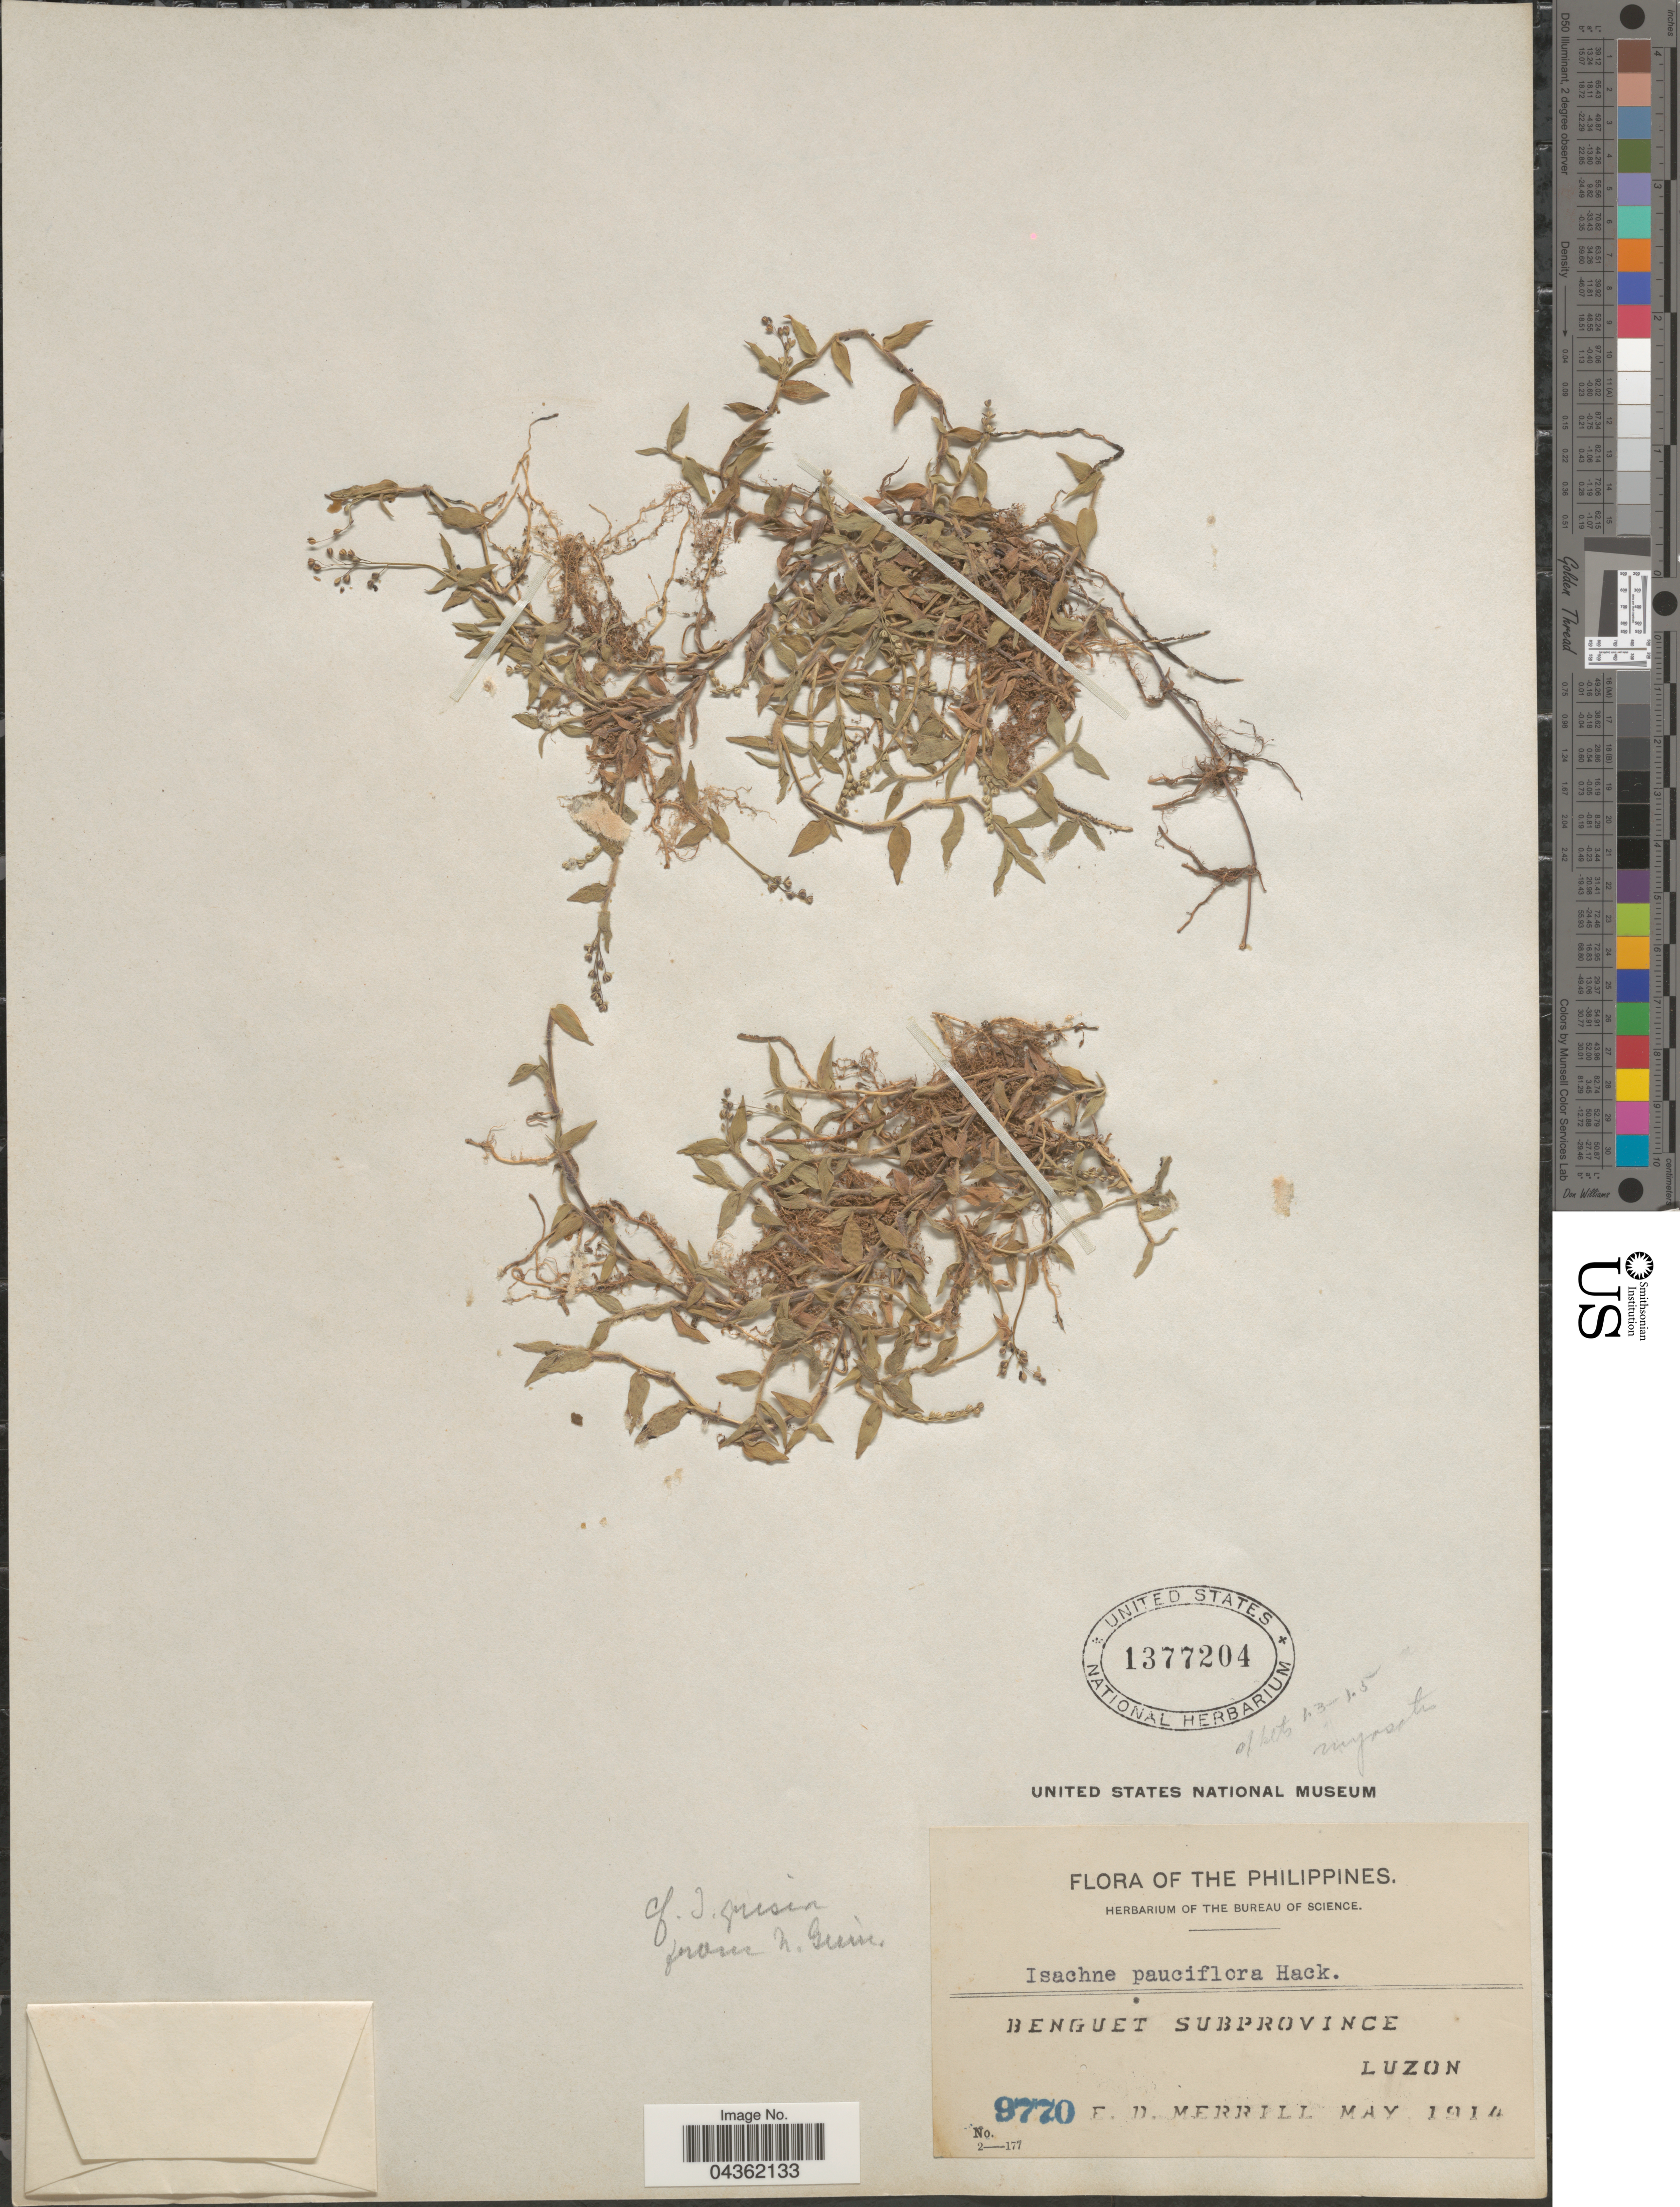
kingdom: Plantae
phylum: Tracheophyta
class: Liliopsida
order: Poales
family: Poaceae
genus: Isachne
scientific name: Isachne myosotis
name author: Nees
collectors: E. D. Merrill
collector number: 9770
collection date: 1914-05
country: Philippines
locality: Benguet Subprovince. Luzon.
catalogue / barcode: US 1377204